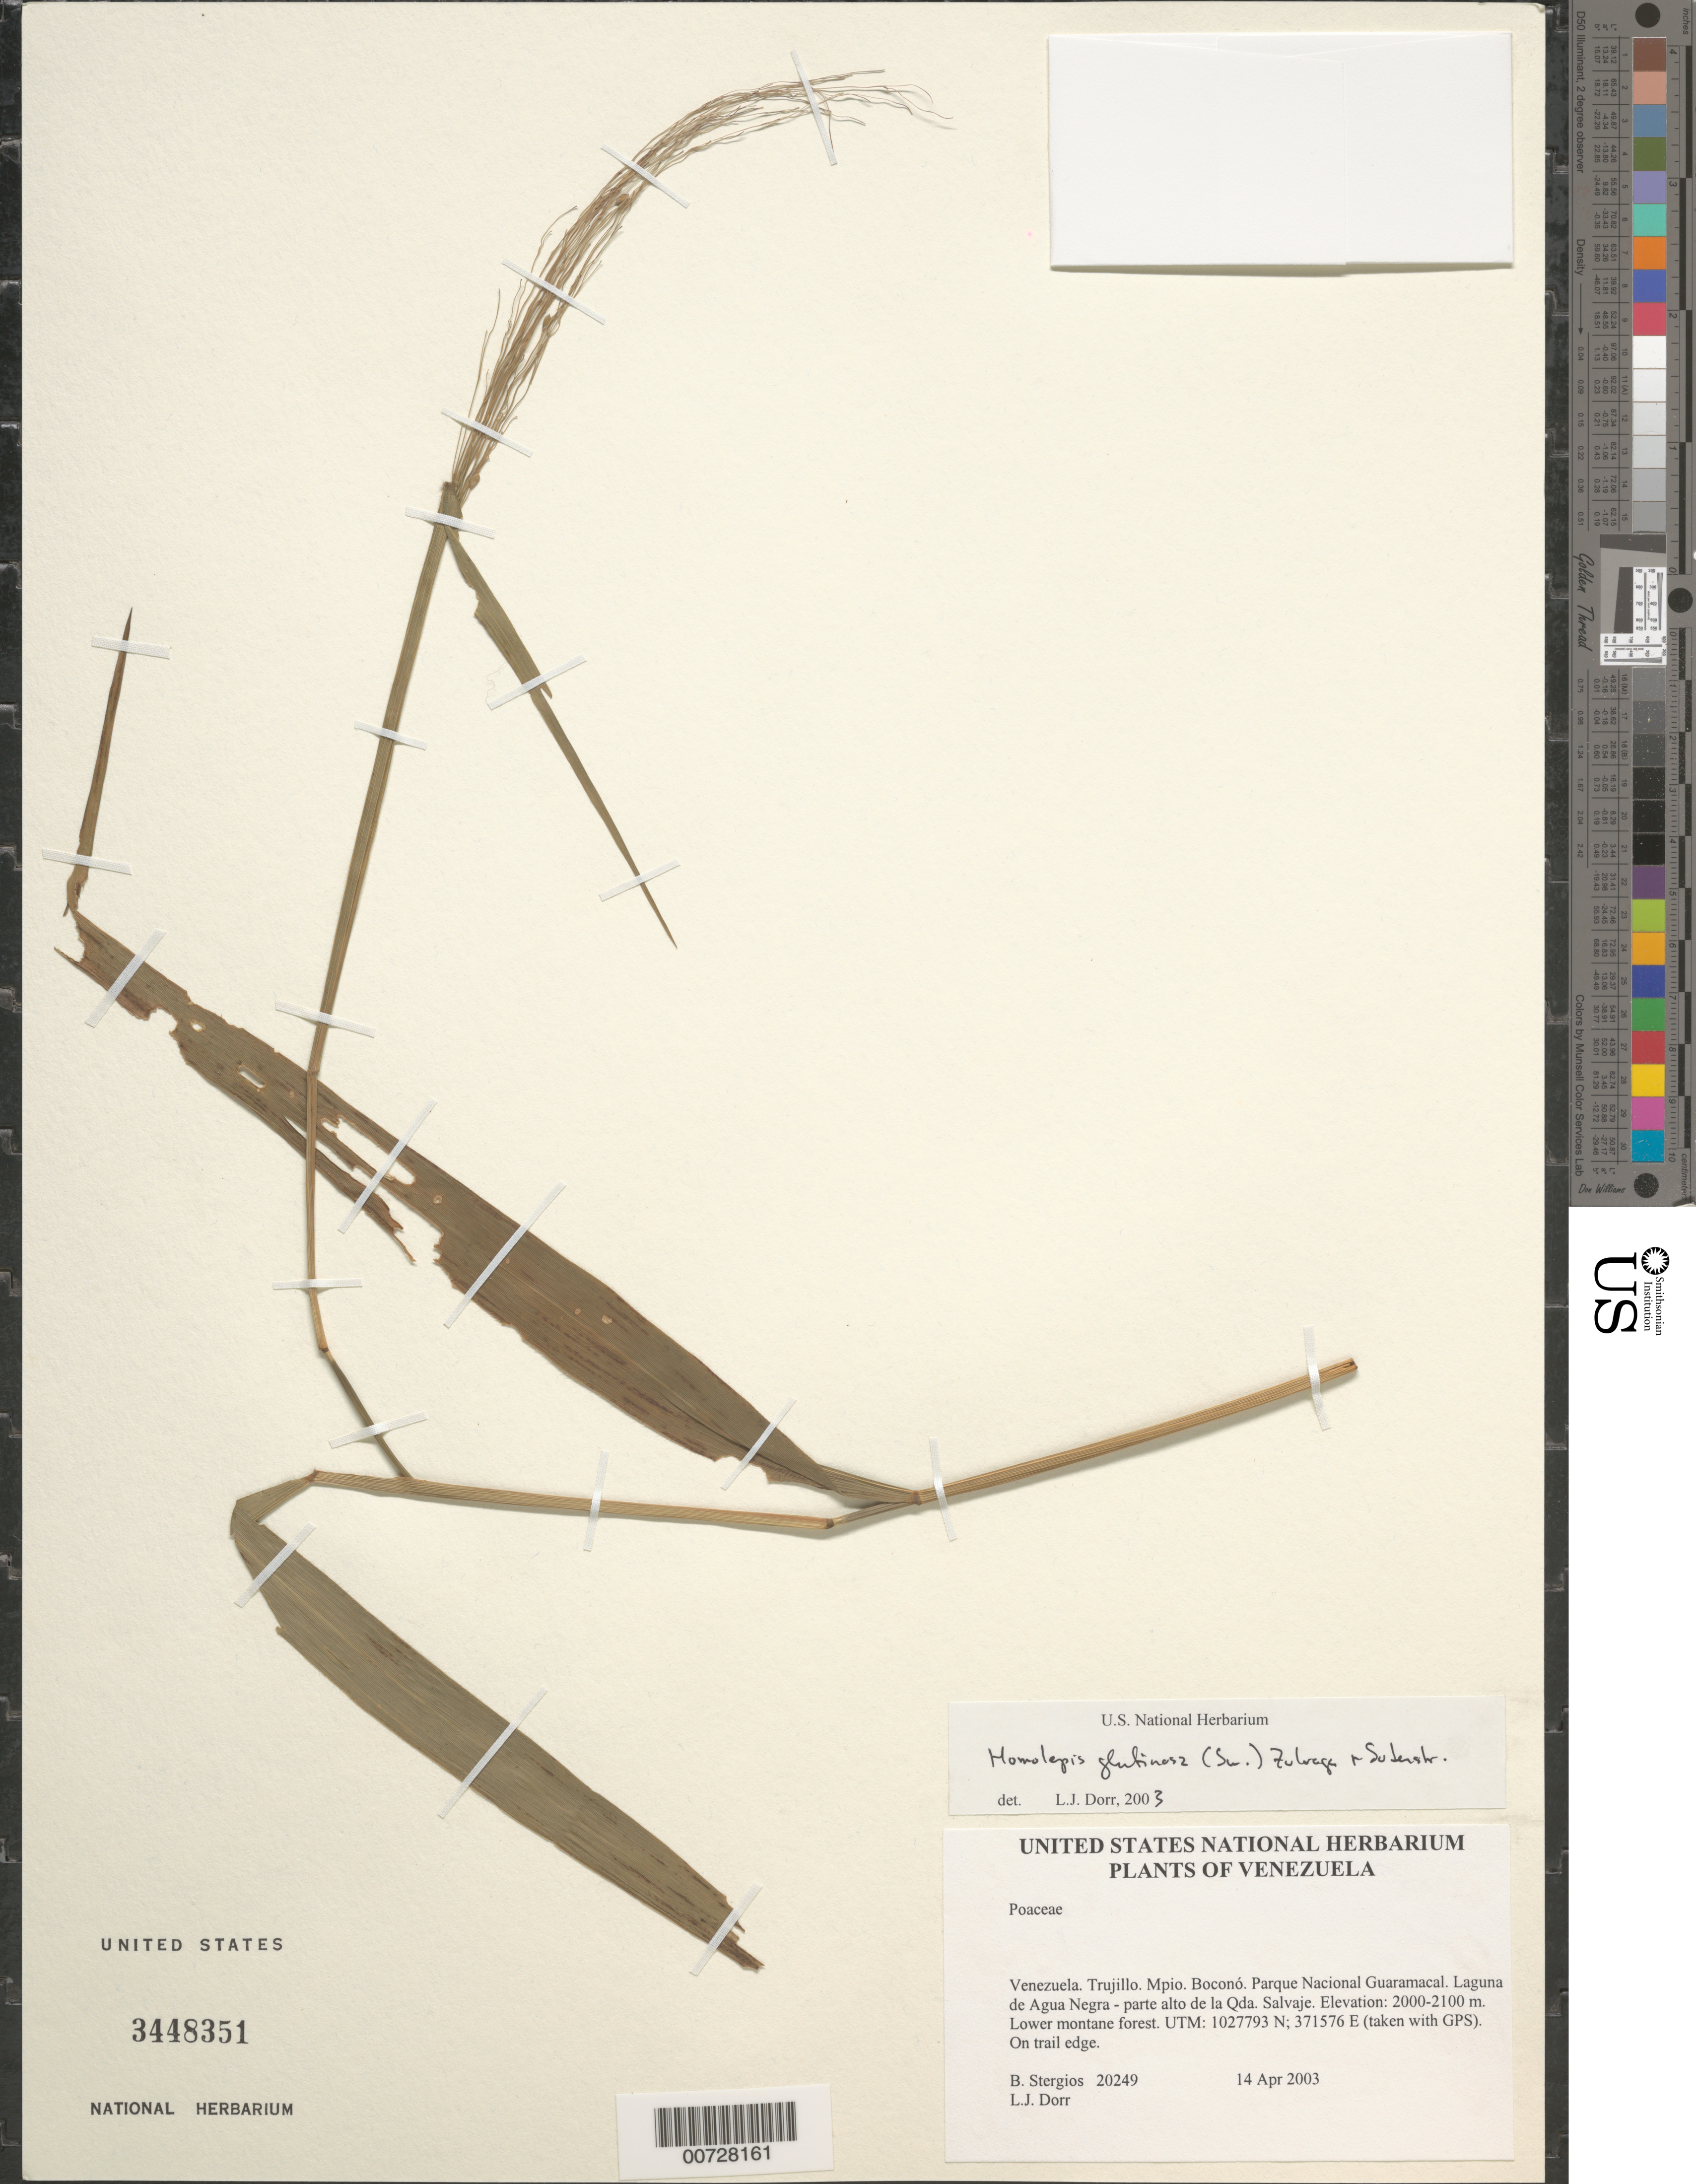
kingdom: Plantae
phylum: Tracheophyta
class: Liliopsida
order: Poales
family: Poaceae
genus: Homolepis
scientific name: Homolepis glutinosa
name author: (Sw.) Zuloaga & Soderstr.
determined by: Dorr, L. J., (BOT), Smithsonian Institution - National Museum of Natural History (UNITED STATES)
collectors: B. G. Stergios & L. J. Dorr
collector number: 20249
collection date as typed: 14 Apr 2003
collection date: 2003-04-14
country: Venezuela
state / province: Trujillo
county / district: Boconó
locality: Parque Nacional Guaramacal. Laguna de Agua Negra - parte alto de la Qda. Salvaje.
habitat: Lower montane forest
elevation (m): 2000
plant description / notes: ISC, MO, PORT, US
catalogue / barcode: US 3448351